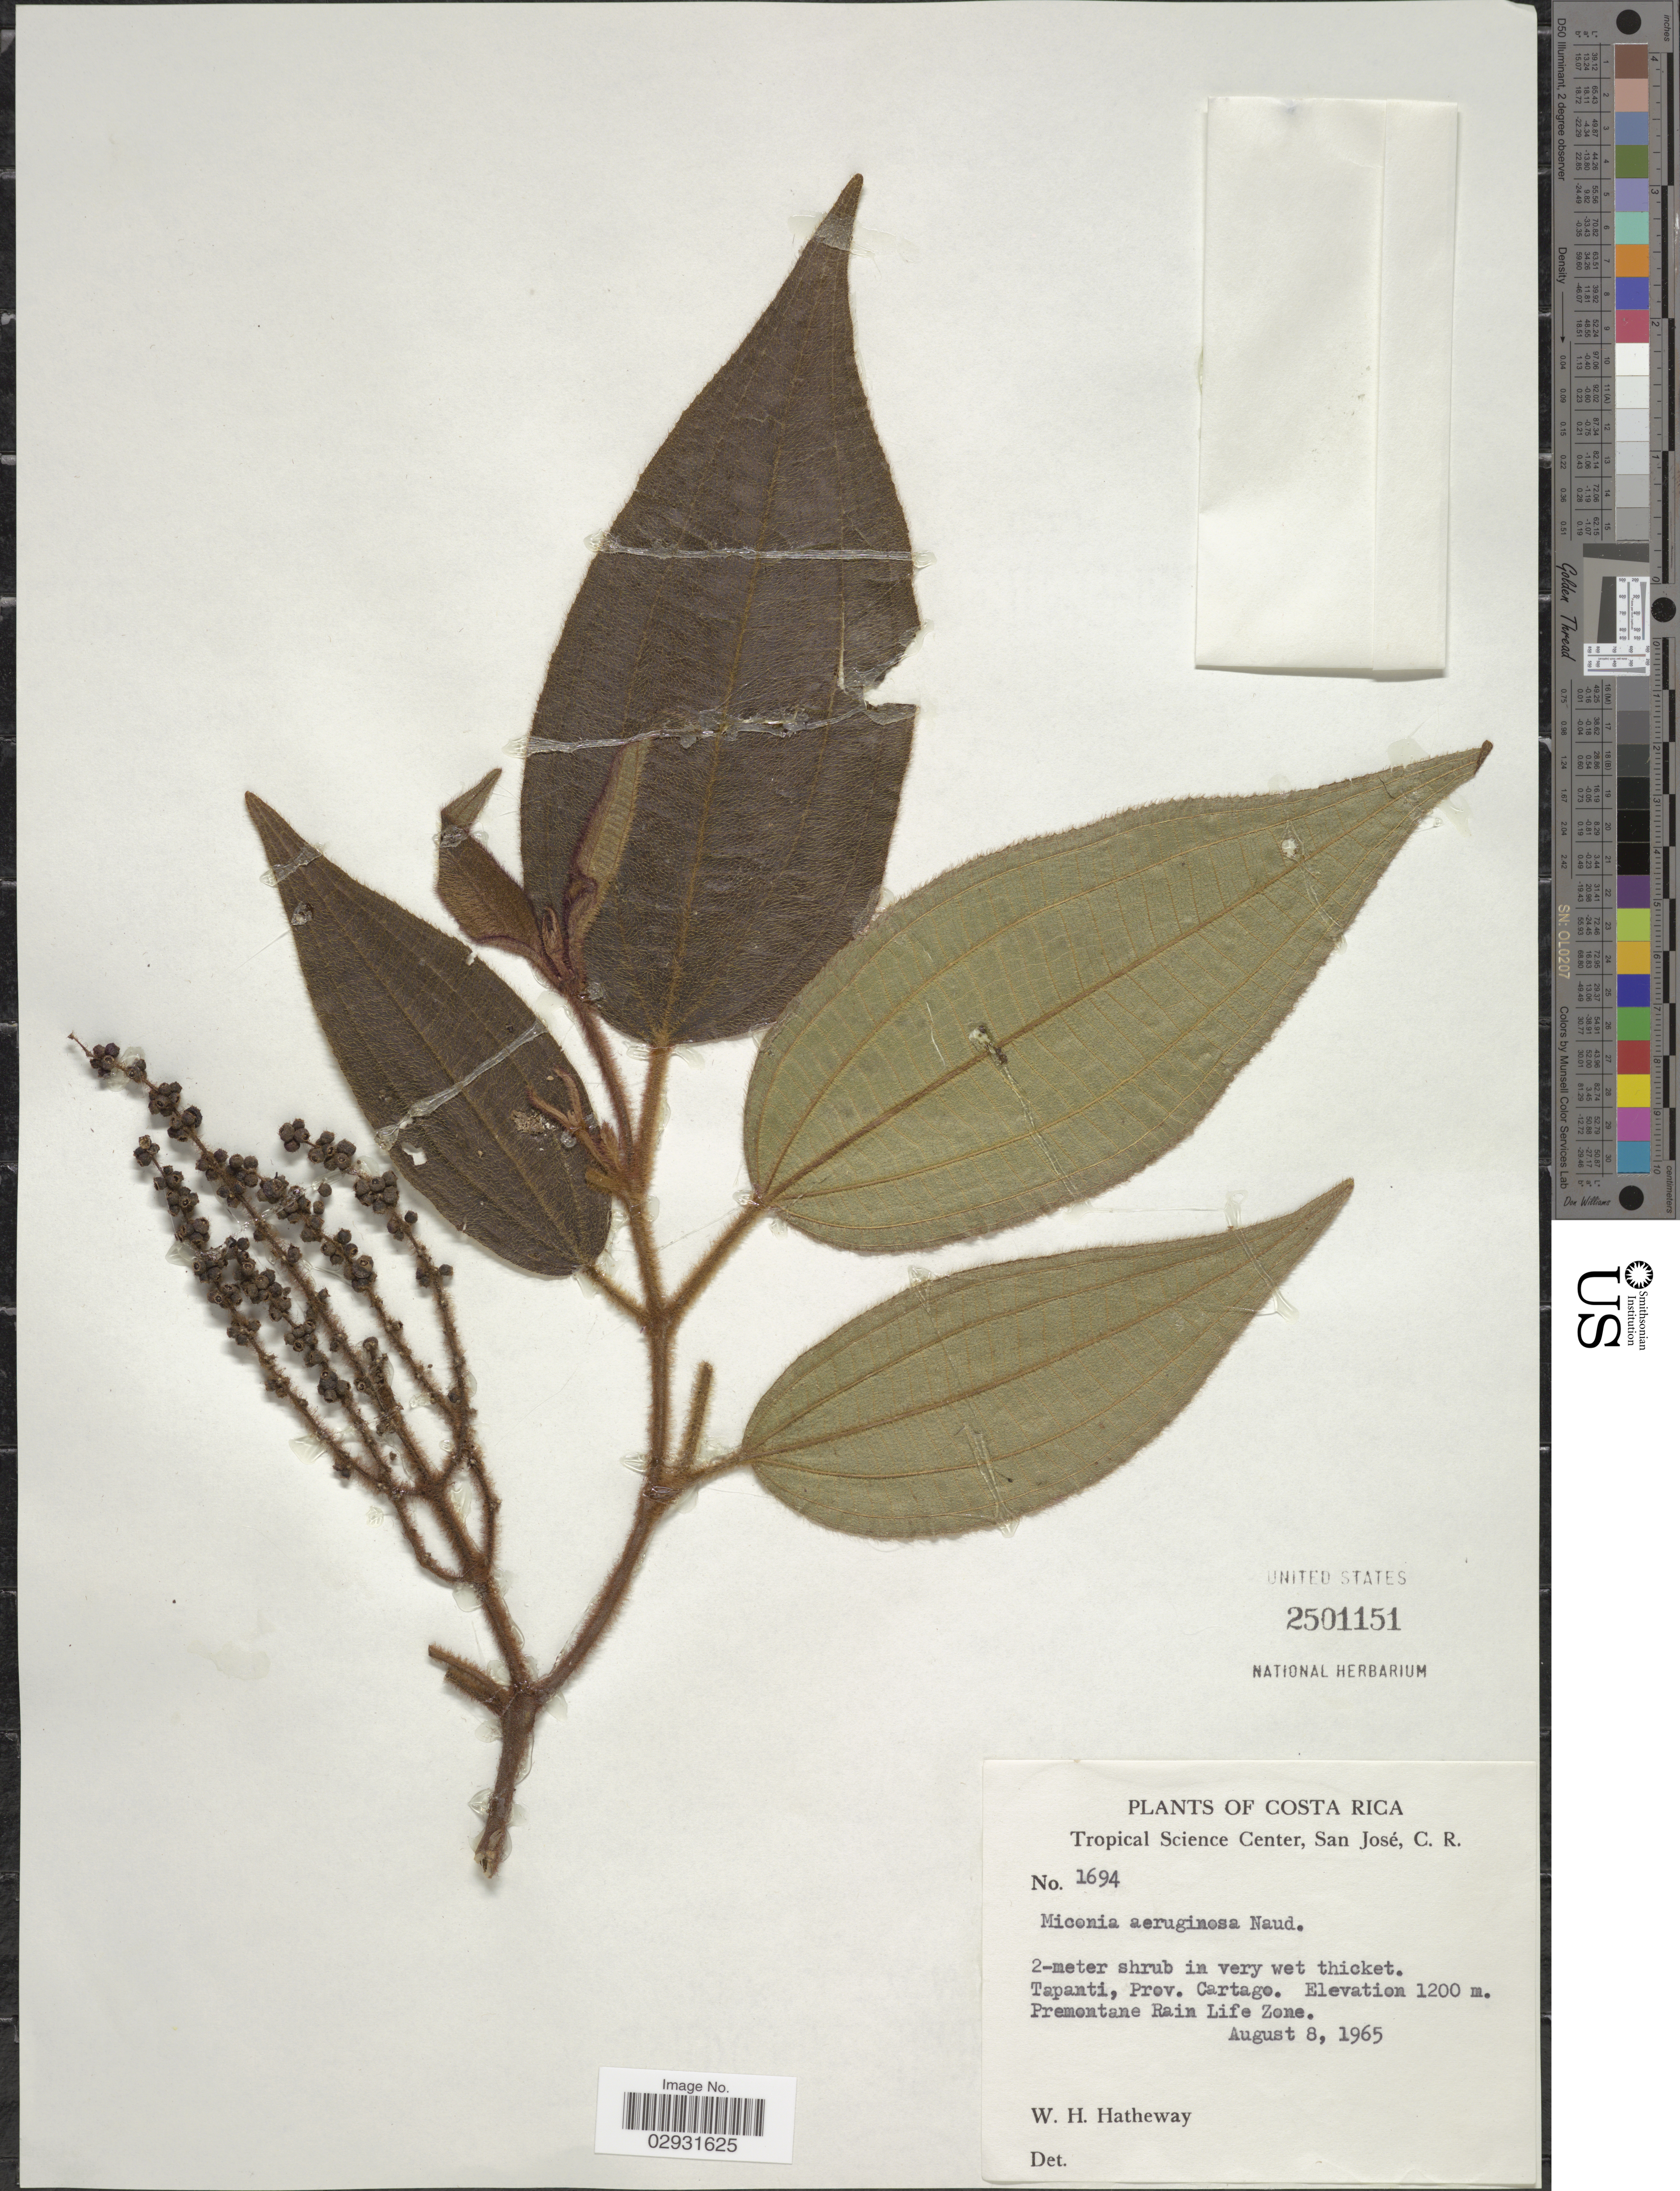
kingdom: Plantae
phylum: Tracheophyta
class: Magnoliopsida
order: Myrtales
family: Melastomataceae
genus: Miconia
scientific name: Miconia aeruginosa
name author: Naudin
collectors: W. H. Hatheway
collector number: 1694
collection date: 1965-08-08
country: Costa Rica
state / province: Cartago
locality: Prov. Cartago, Premontane Rain Life Zone.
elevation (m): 1200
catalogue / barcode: US 2501151